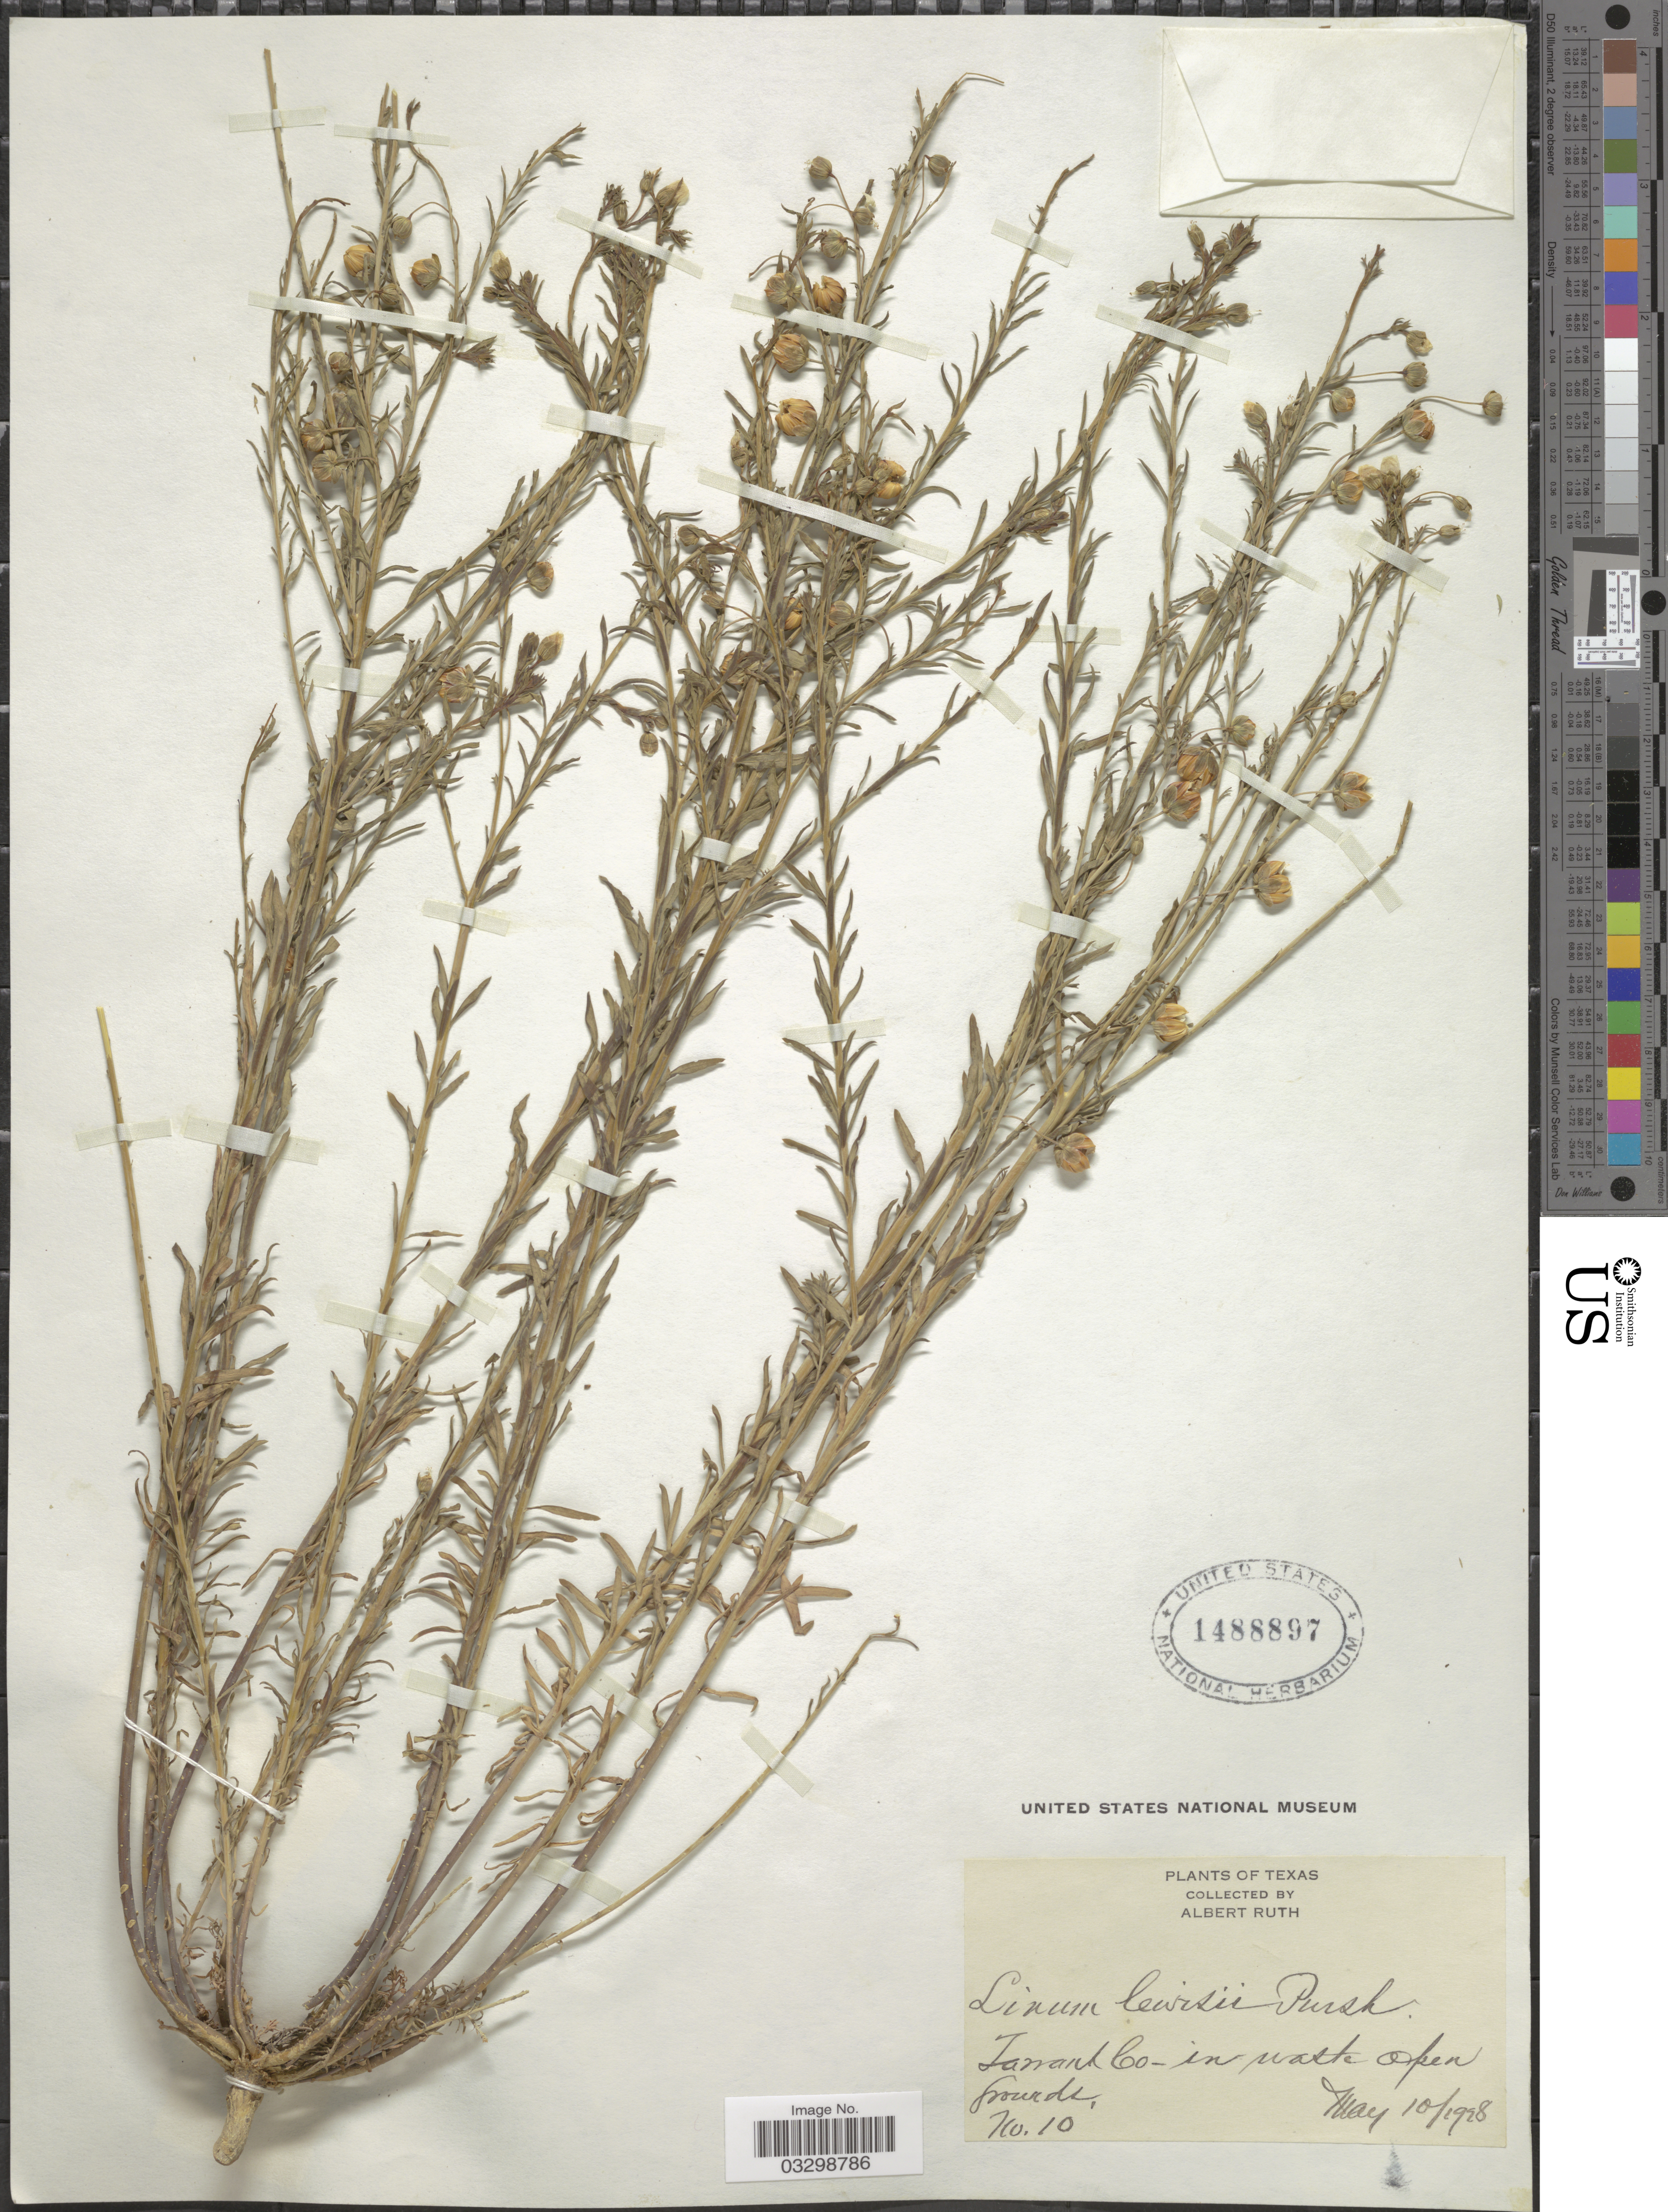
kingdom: Plantae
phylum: Tracheophyta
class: Magnoliopsida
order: Malpighiales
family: Linaceae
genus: Linum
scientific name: Linum lewisii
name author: Pursh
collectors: A. Ruth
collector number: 10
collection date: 1928-05-10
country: United States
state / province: Texas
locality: Tarrant Co - in waste open grounds.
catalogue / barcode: US 1488897